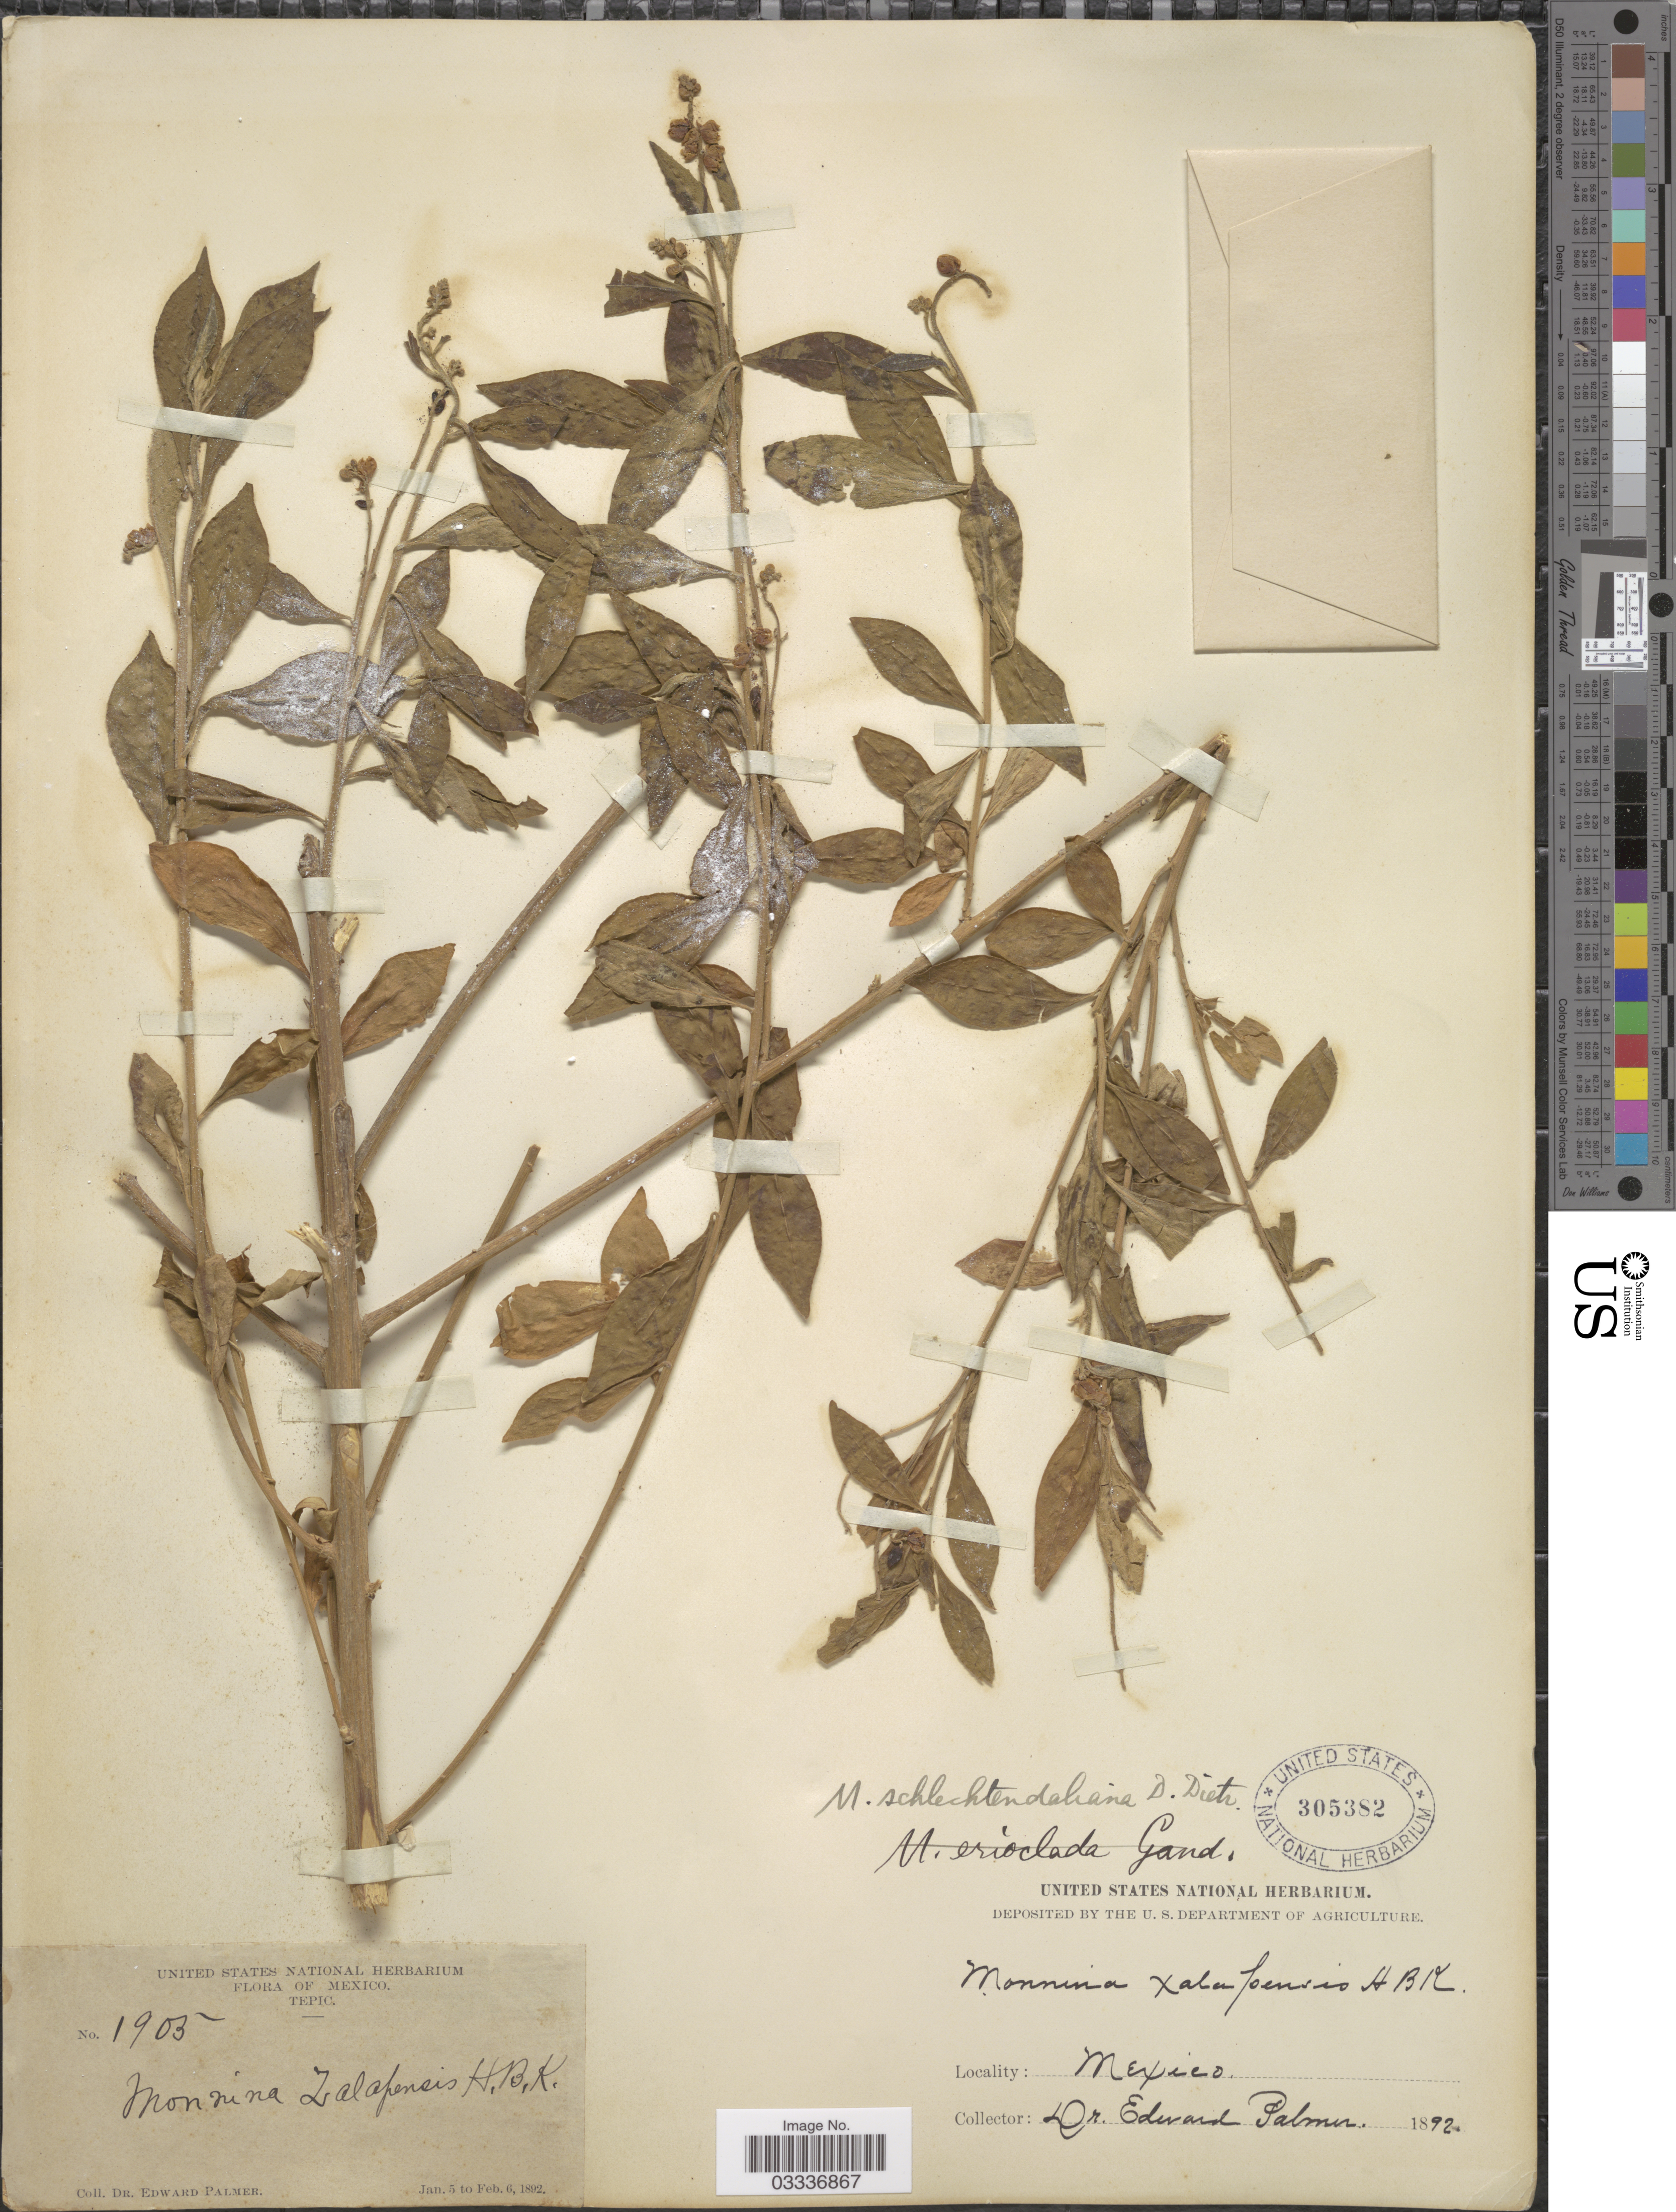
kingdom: Plantae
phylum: Tracheophyta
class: Magnoliopsida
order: Fabales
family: Polygalaceae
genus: Monnina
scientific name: Monnina schlechtendaliana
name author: D. Dietr.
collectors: E. Palmer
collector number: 1905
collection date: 1892-01-05/1892-02-06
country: Mexico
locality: Tepic.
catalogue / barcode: US 305382